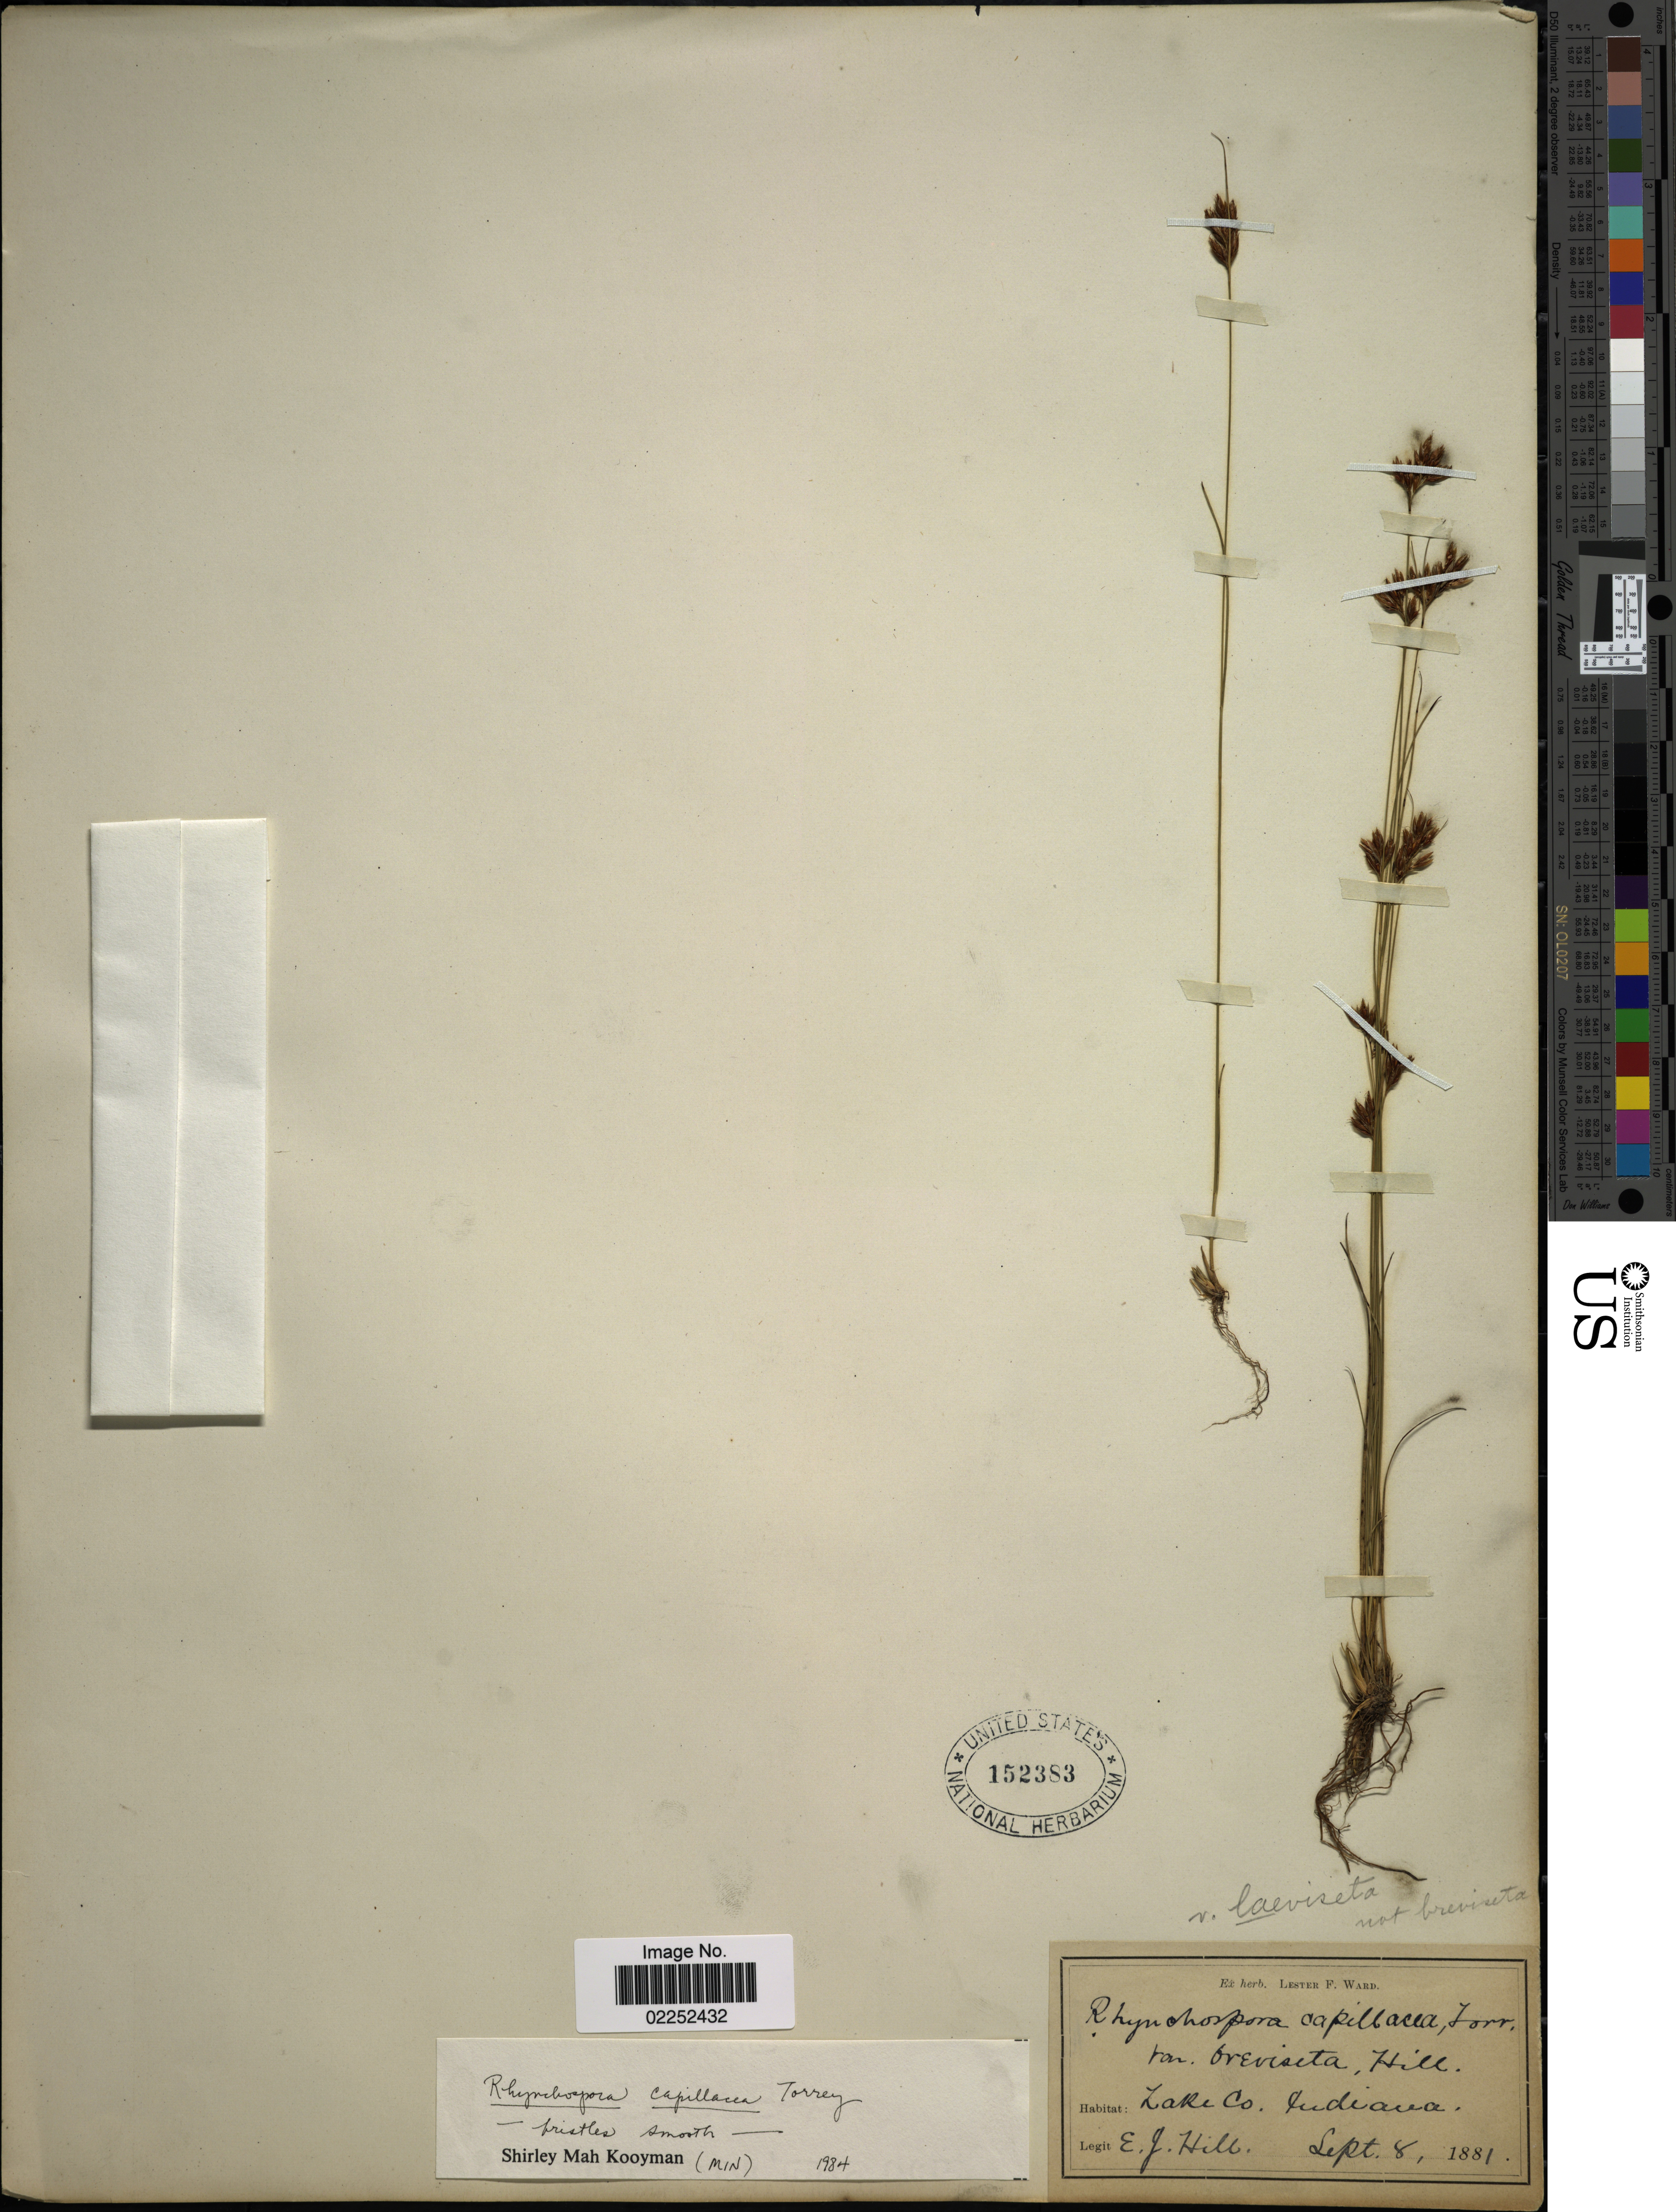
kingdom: Plantae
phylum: Tracheophyta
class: Liliopsida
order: Poales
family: Cyperaceae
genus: Rhynchospora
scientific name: Rhynchospora capillacea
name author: Torr.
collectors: E. J. Hill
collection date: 1881-09-08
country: United States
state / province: Indiana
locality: Lake Co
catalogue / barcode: US 152383